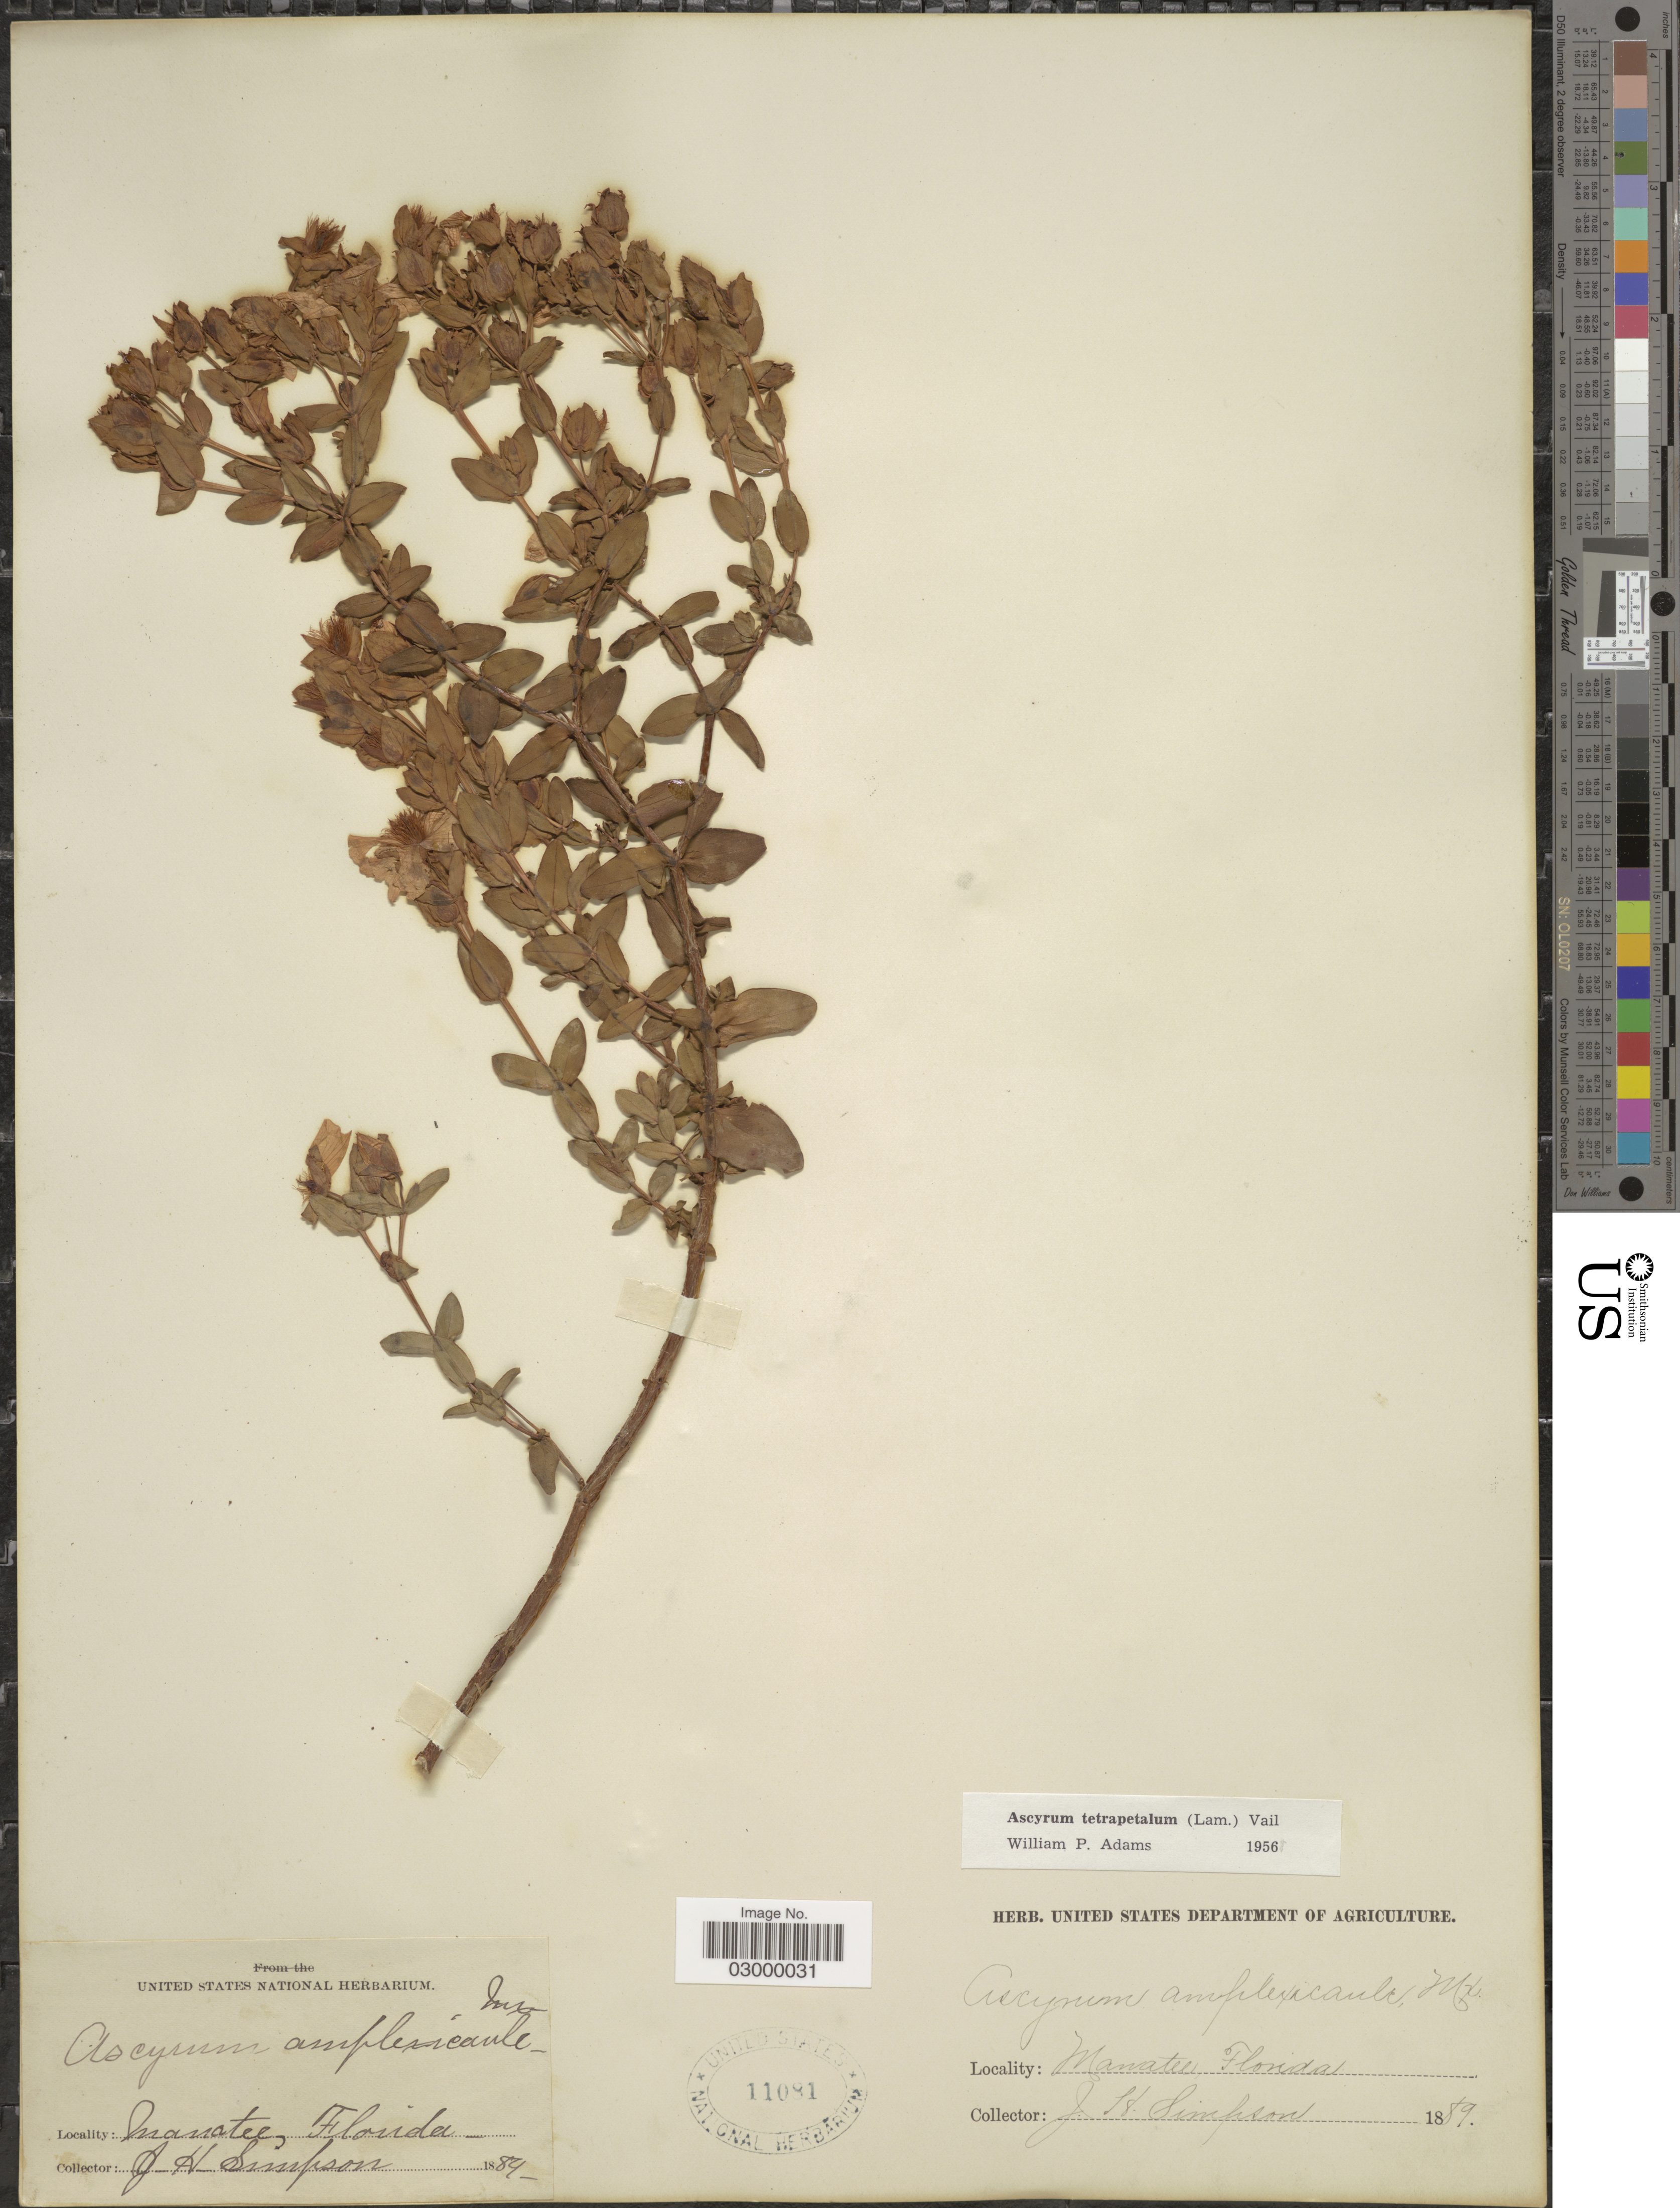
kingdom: Plantae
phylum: Tracheophyta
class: Magnoliopsida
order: Malpighiales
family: Hypericaceae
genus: Hypericum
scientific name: Hypericum tetrapetalum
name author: Lam.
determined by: Strong, Mark T., (BOT), Smithsonian Institution - National Museum of Natural History (UNITED STATES)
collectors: J. H. Simpson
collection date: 1889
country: United States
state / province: Florida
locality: Manatee.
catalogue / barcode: US 11081